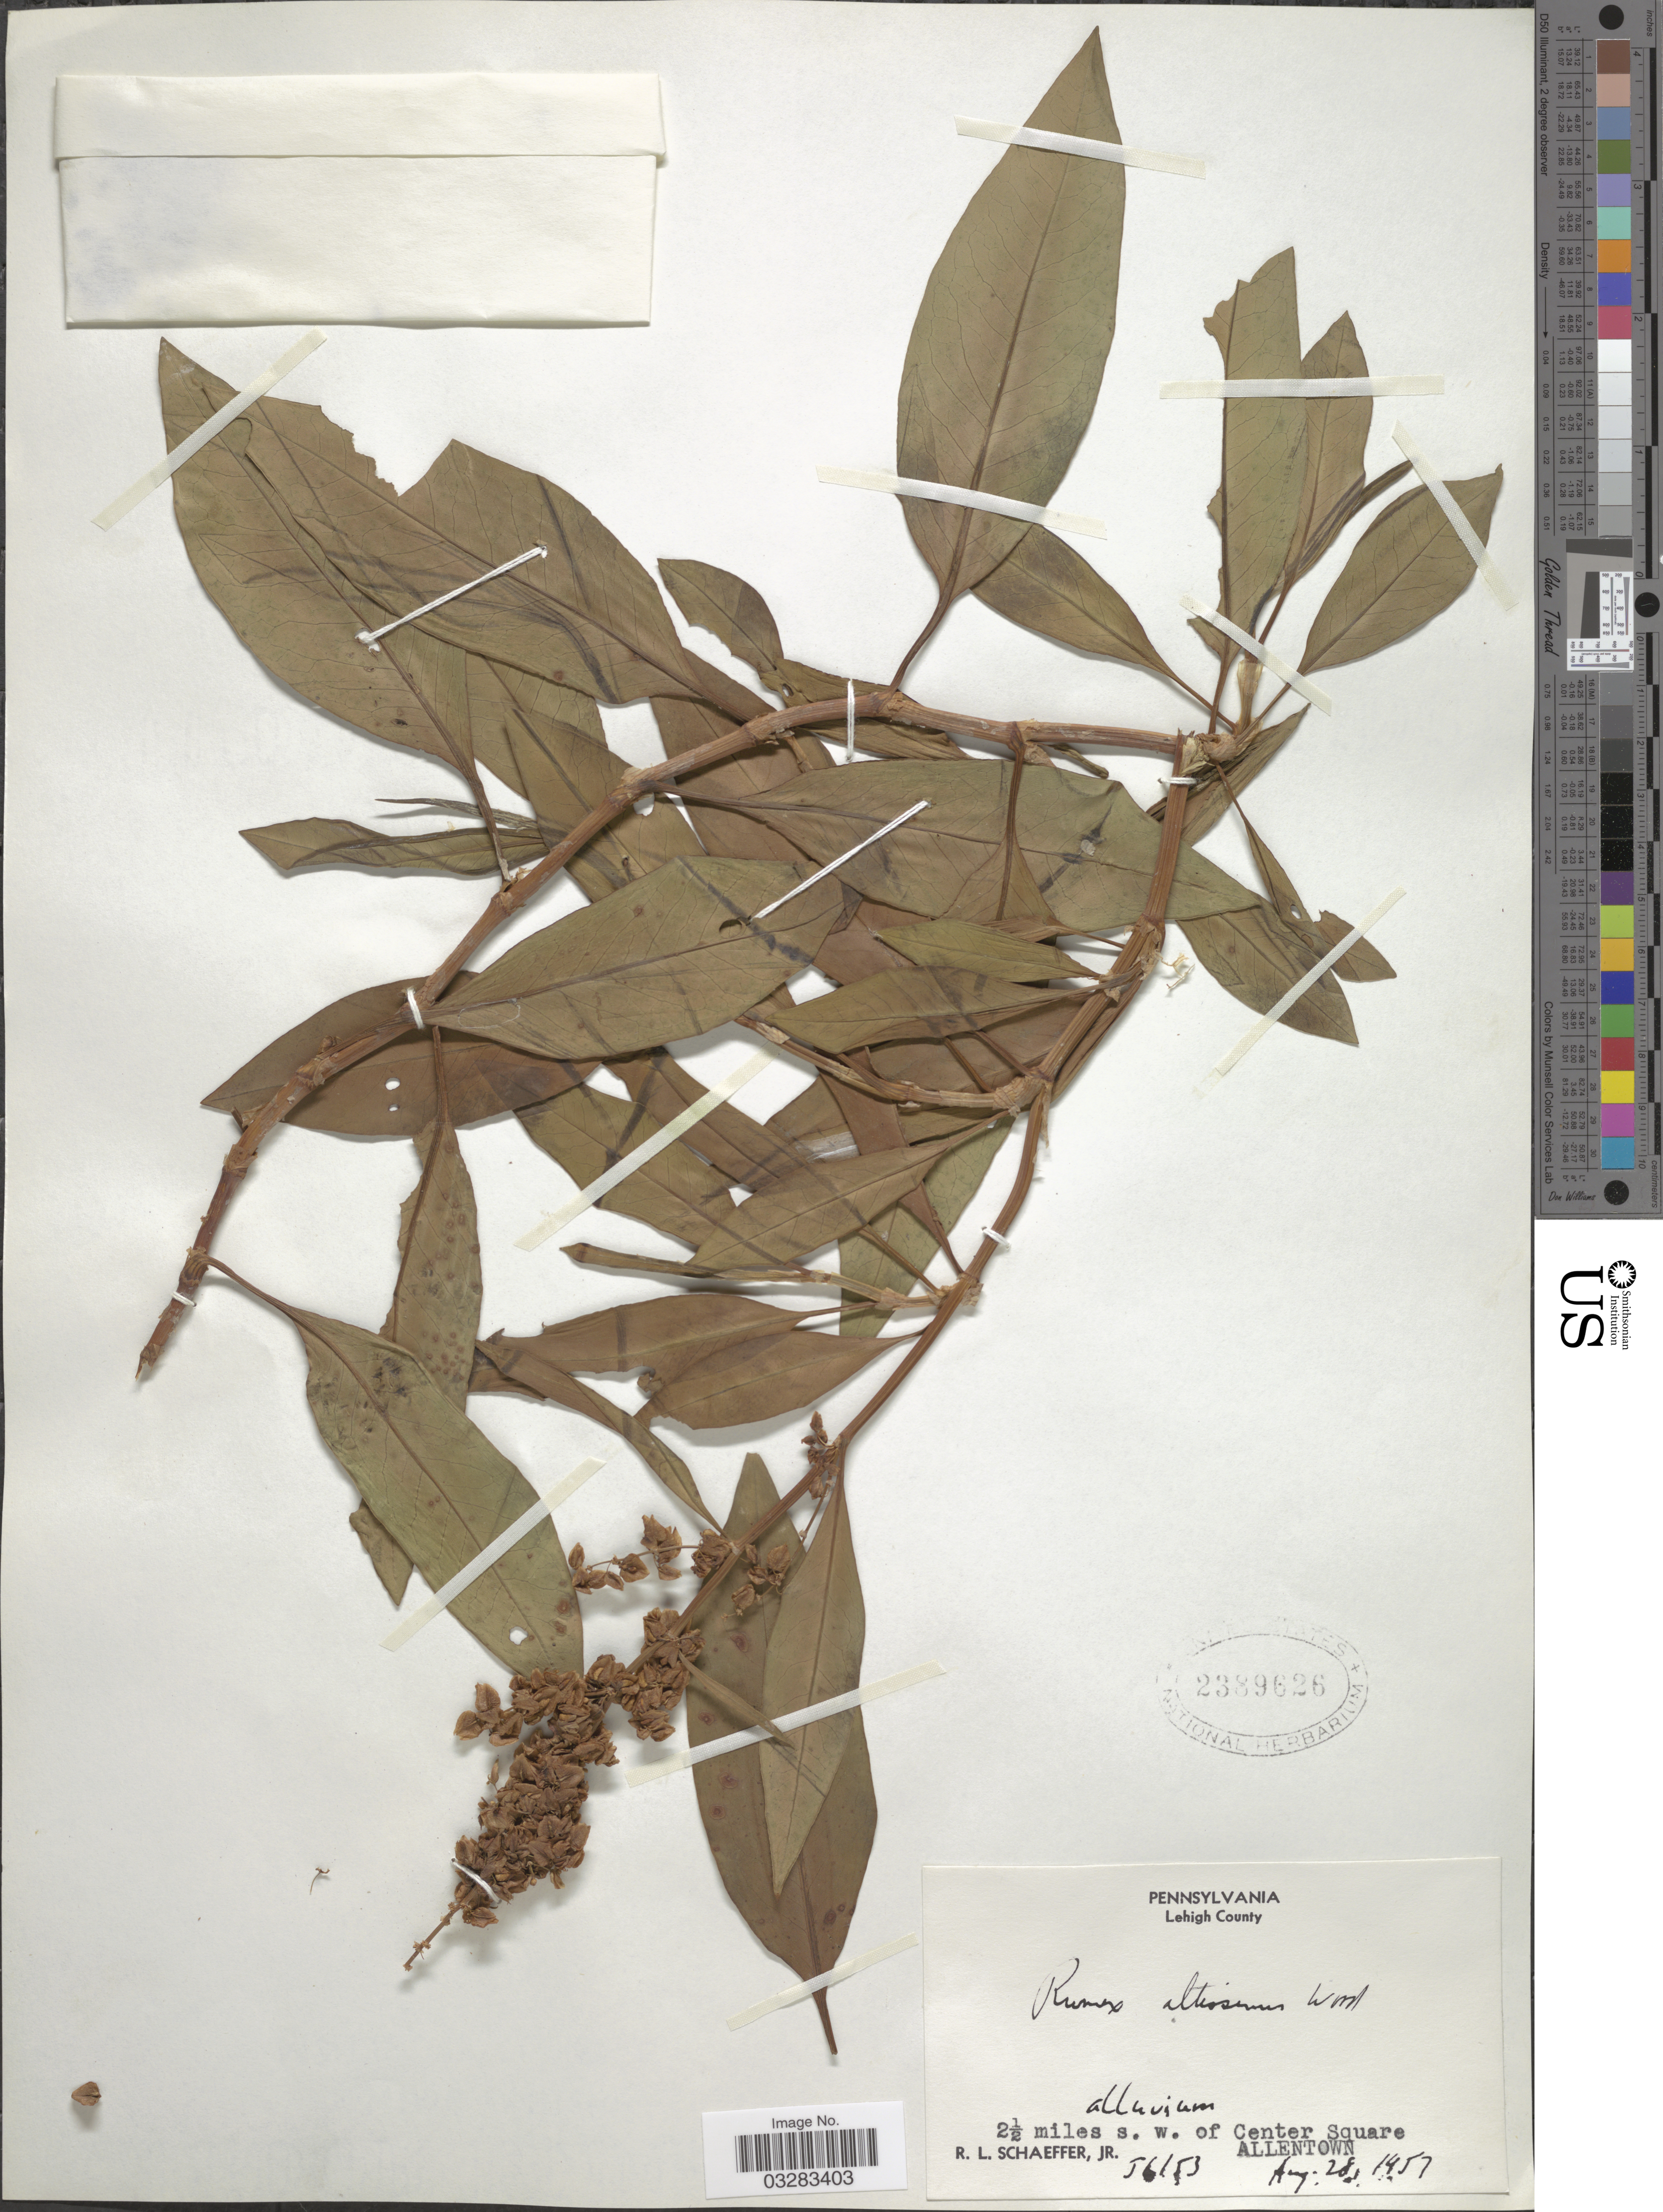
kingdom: Plantae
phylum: Tracheophyta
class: Magnoliopsida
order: Caryophyllales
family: Polygonaceae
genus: Rumex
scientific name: Rumex altissimus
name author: Alph. Wood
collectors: R. L. Schaeffer Jr.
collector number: J6153*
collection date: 1957-08-28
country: United States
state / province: Pennsylvania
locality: Lehigh County. Alluvium. 2½ miles s. w. of Center Square. Allentown.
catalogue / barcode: US 2389626